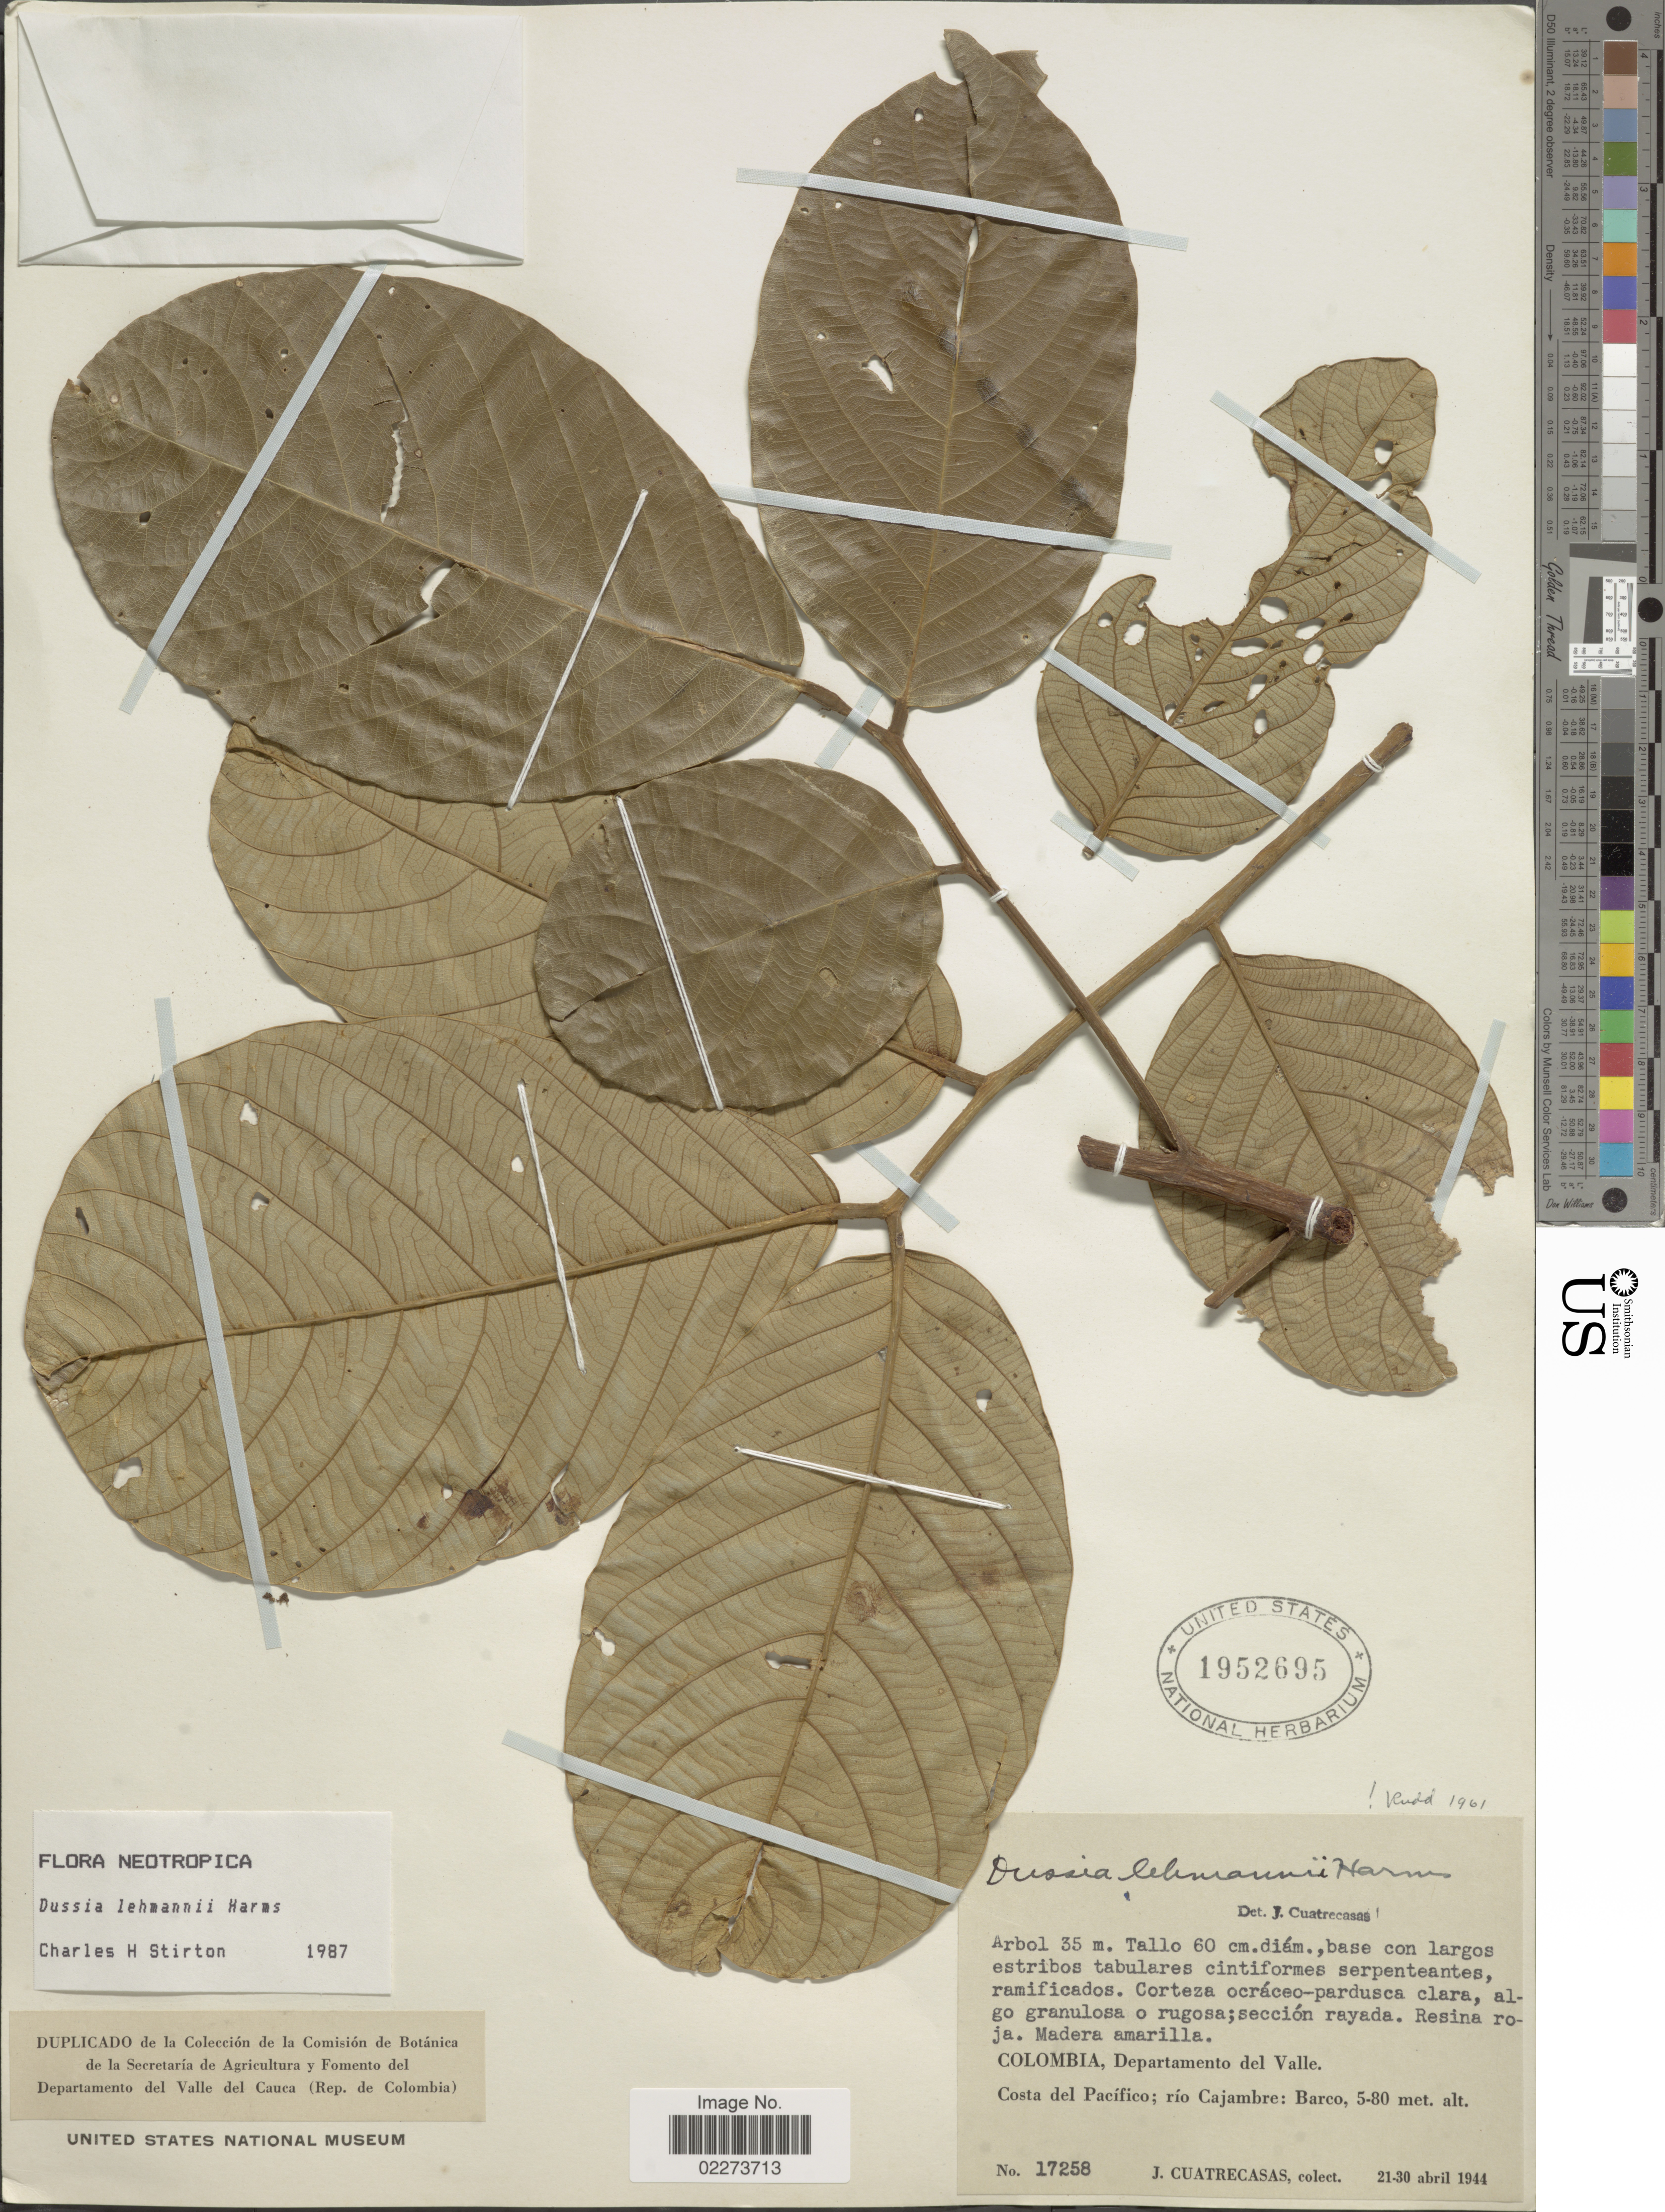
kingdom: Plantae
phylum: Tracheophyta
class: Magnoliopsida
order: Fabales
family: Fabaceae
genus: Dussia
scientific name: Dussia lehmannii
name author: Harms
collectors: J. Cuatrecasas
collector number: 17258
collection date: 1944-04-21/1944-04-30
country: Colombia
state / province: Valle del Cauca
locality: Colombia, Departamento del Valle, Costa del Pacifico: rio Cajambre: Barco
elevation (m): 5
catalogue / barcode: US 1952695